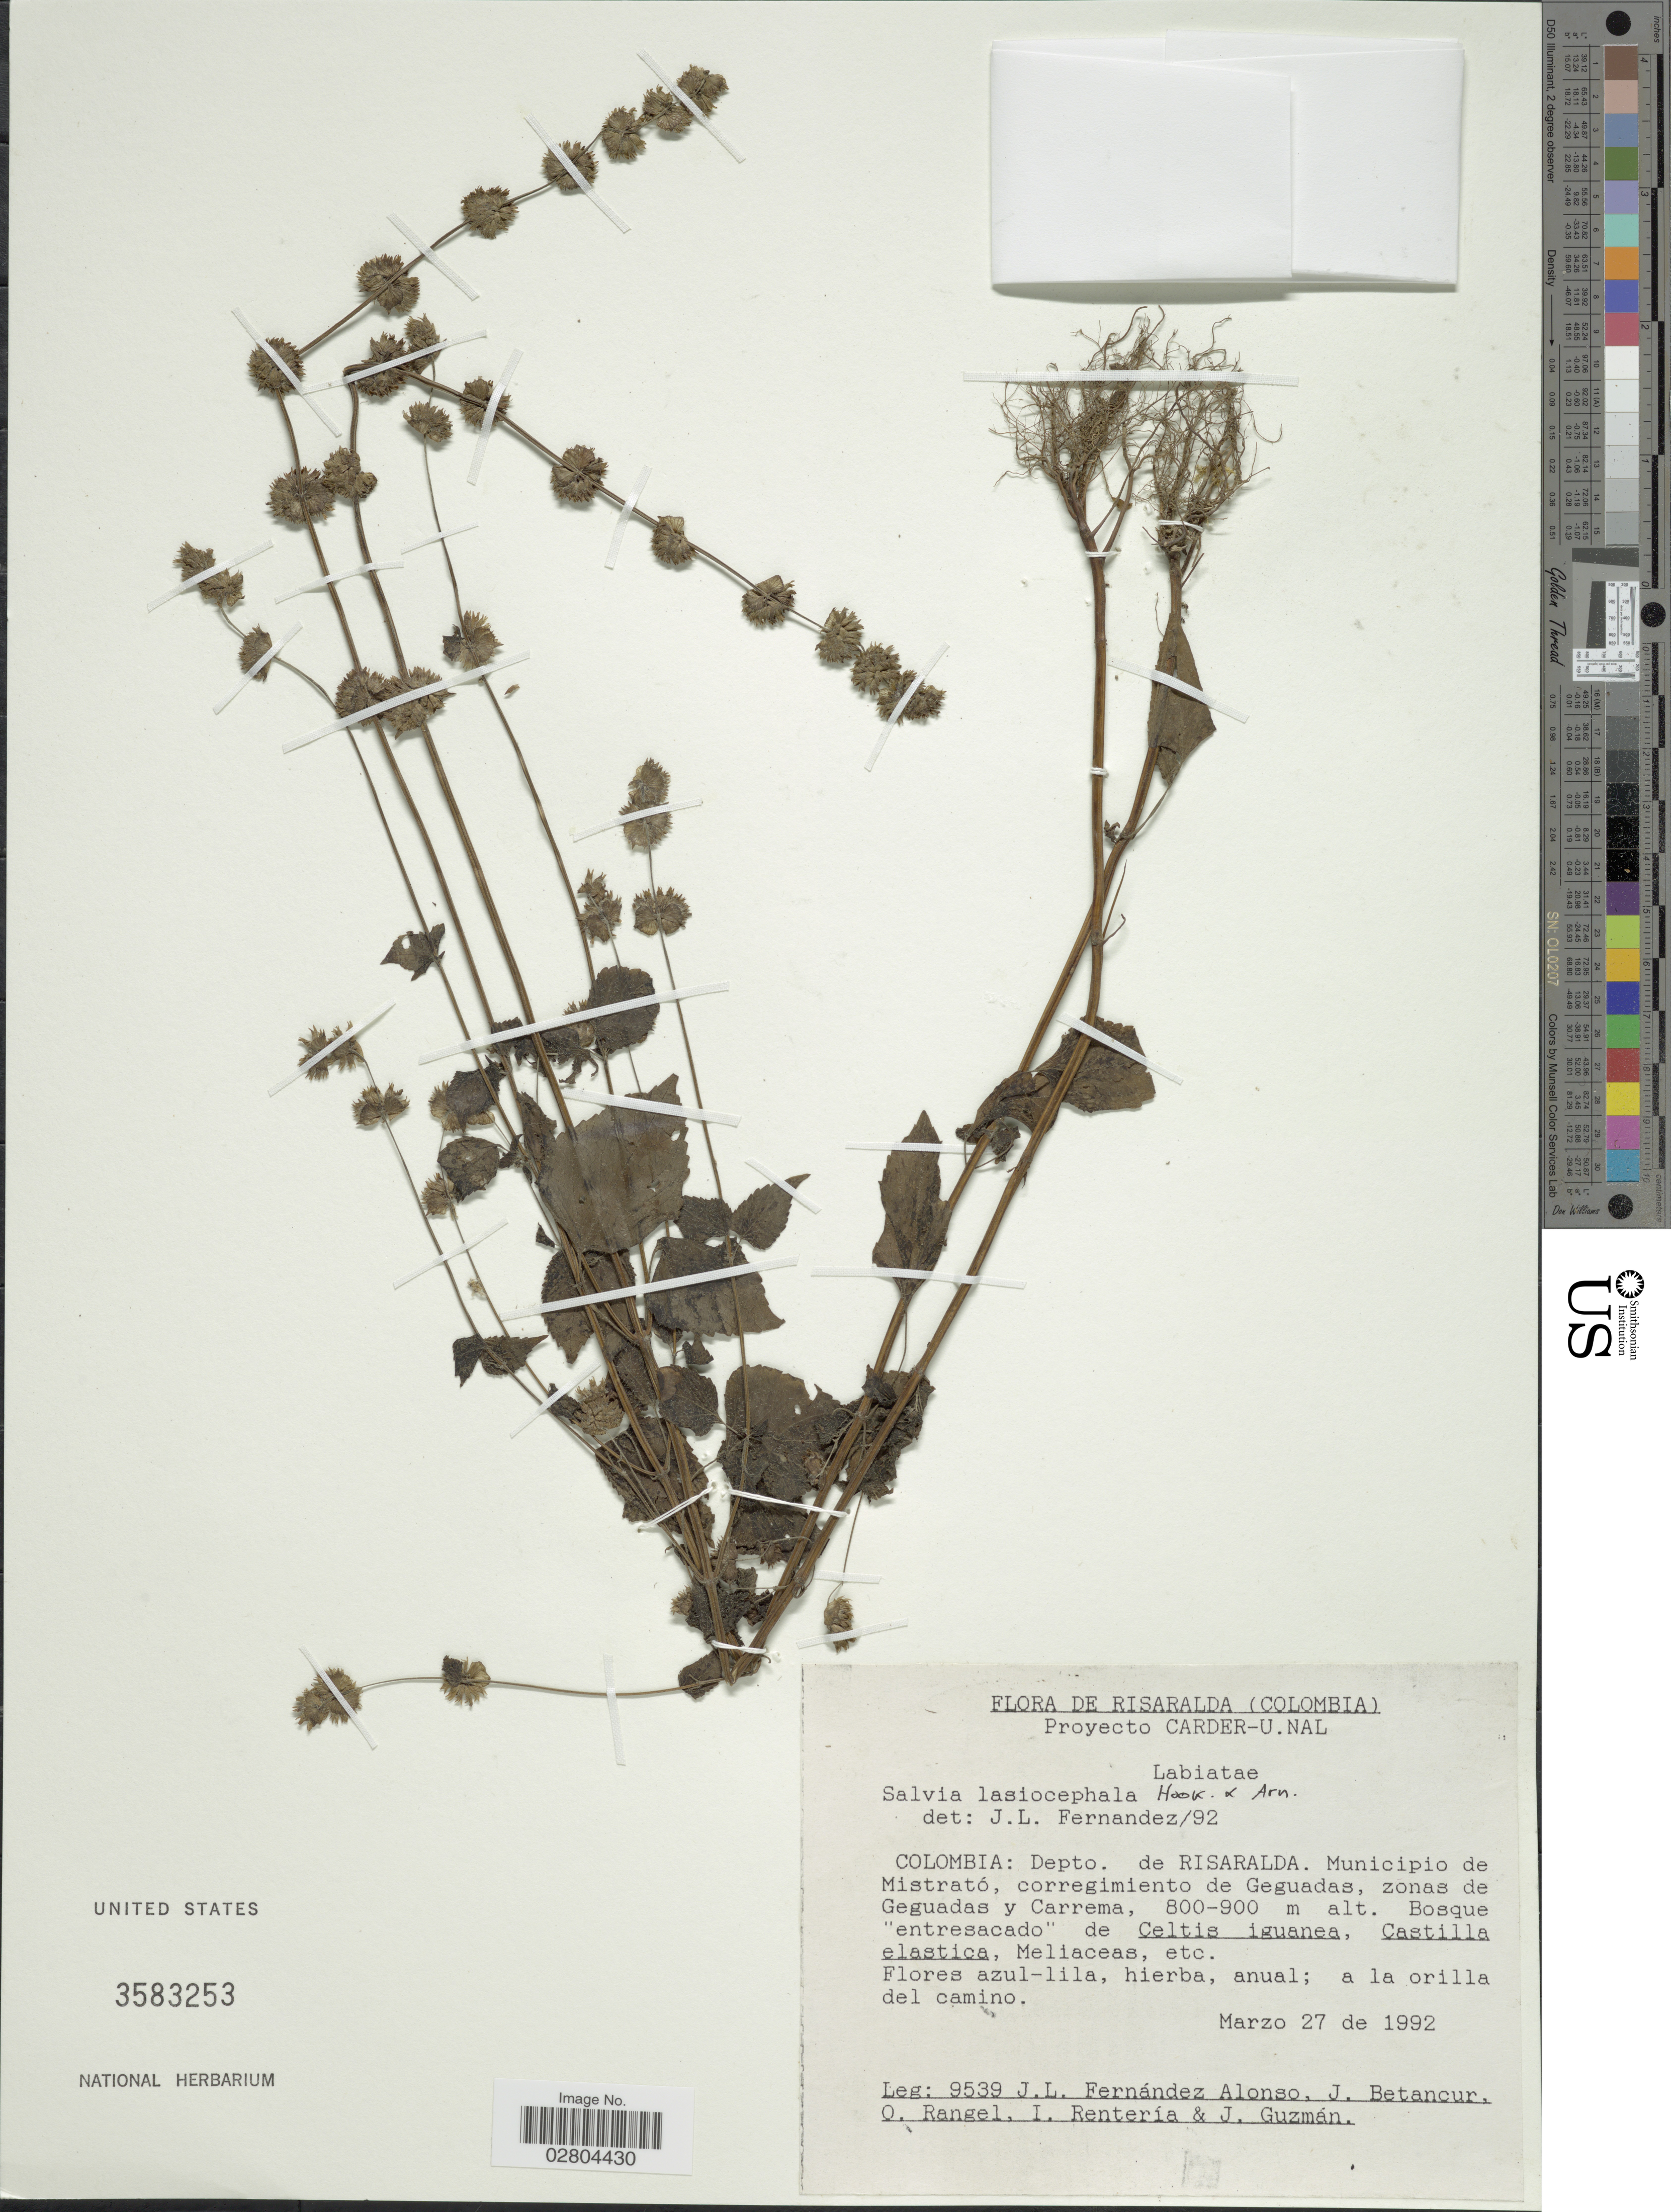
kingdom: Plantae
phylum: Tracheophyta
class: Magnoliopsida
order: Lamiales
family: Lamiaceae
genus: Salvia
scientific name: Salvia lasiocephala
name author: Hook. & Arn.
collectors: J. L. Fernández-Alonso, J. Betancur, O. Rangel, I. Renteria & J. Guzman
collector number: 9539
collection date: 1992-03-27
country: Colombia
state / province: Risaralda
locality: Depto. de Risaralda. Municipio de Mistrató, corregimiento de Geguadas, zonas de Geguadas y Carrema.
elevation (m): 800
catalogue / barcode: US 3583253